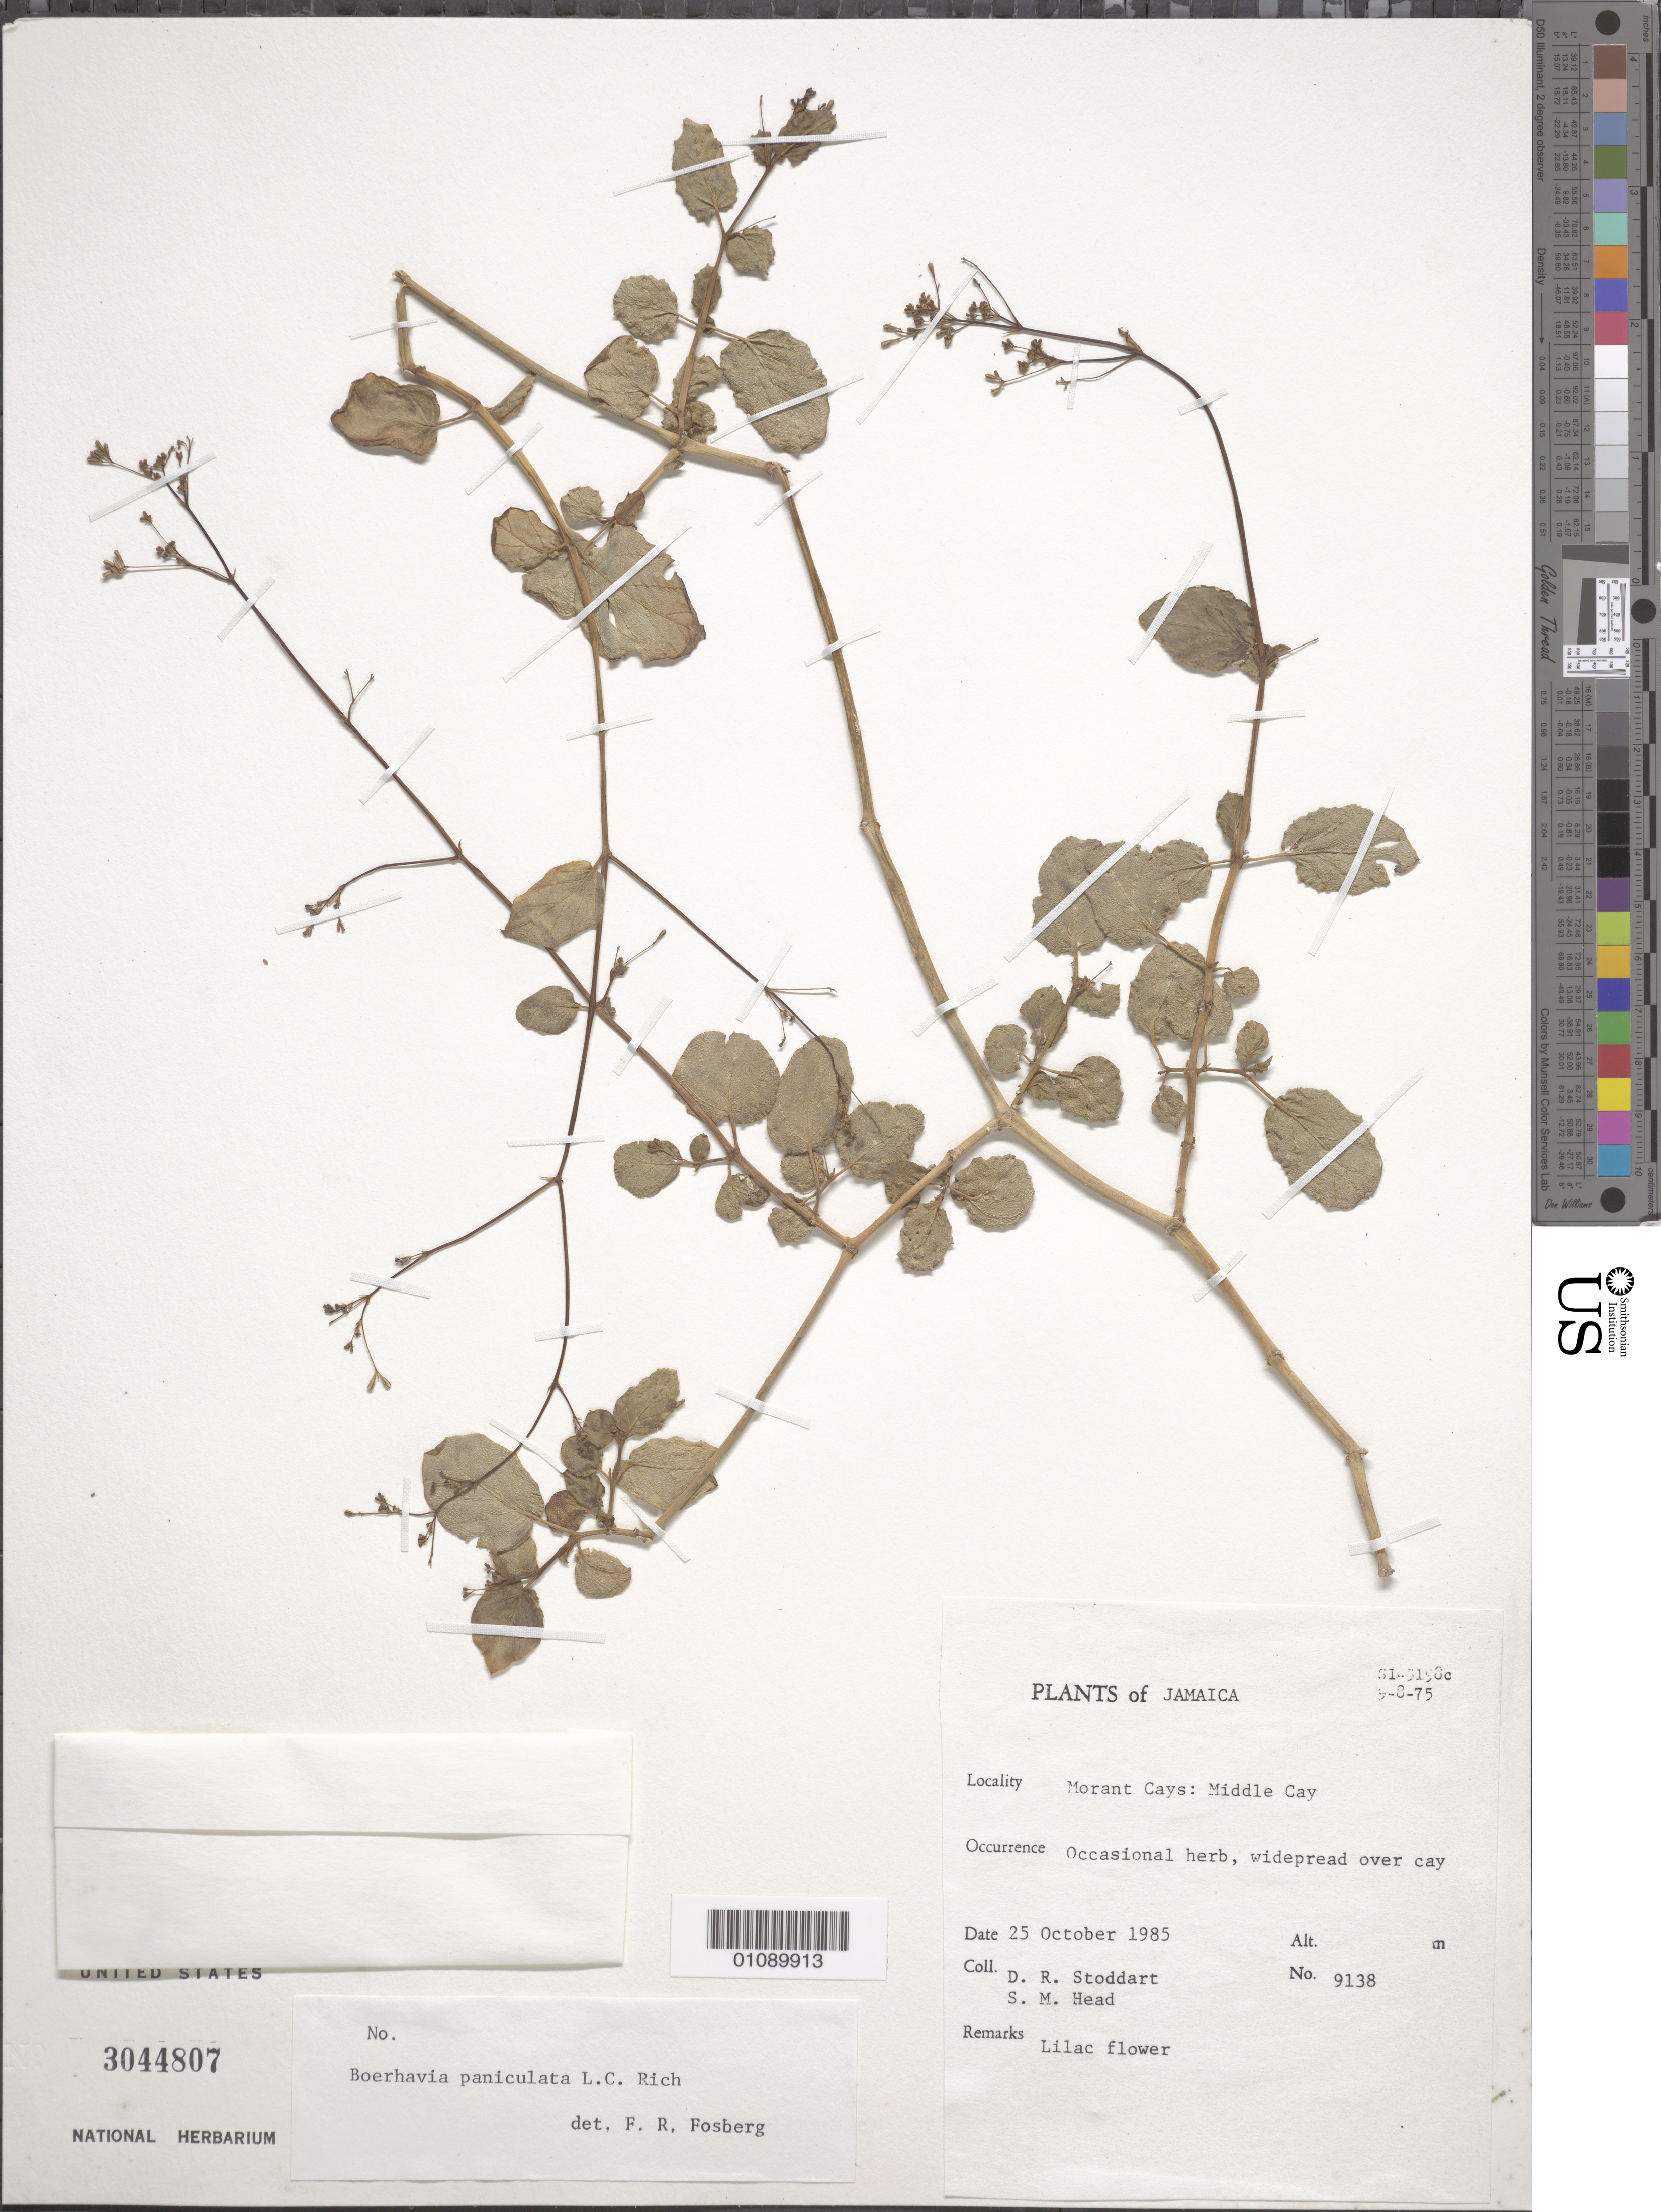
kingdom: Plantae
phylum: Tracheophyta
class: Magnoliopsida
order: Caryophyllales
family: Nyctaginaceae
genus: Boerhavia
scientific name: Boerhavia paniculata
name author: Lam.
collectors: D. R. Stoddart & S. Head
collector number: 9138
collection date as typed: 25 Oct 1985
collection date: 1985-10-25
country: Jamaica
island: Jamaica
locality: Morant Cays: Middle Cay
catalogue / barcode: US 3044807